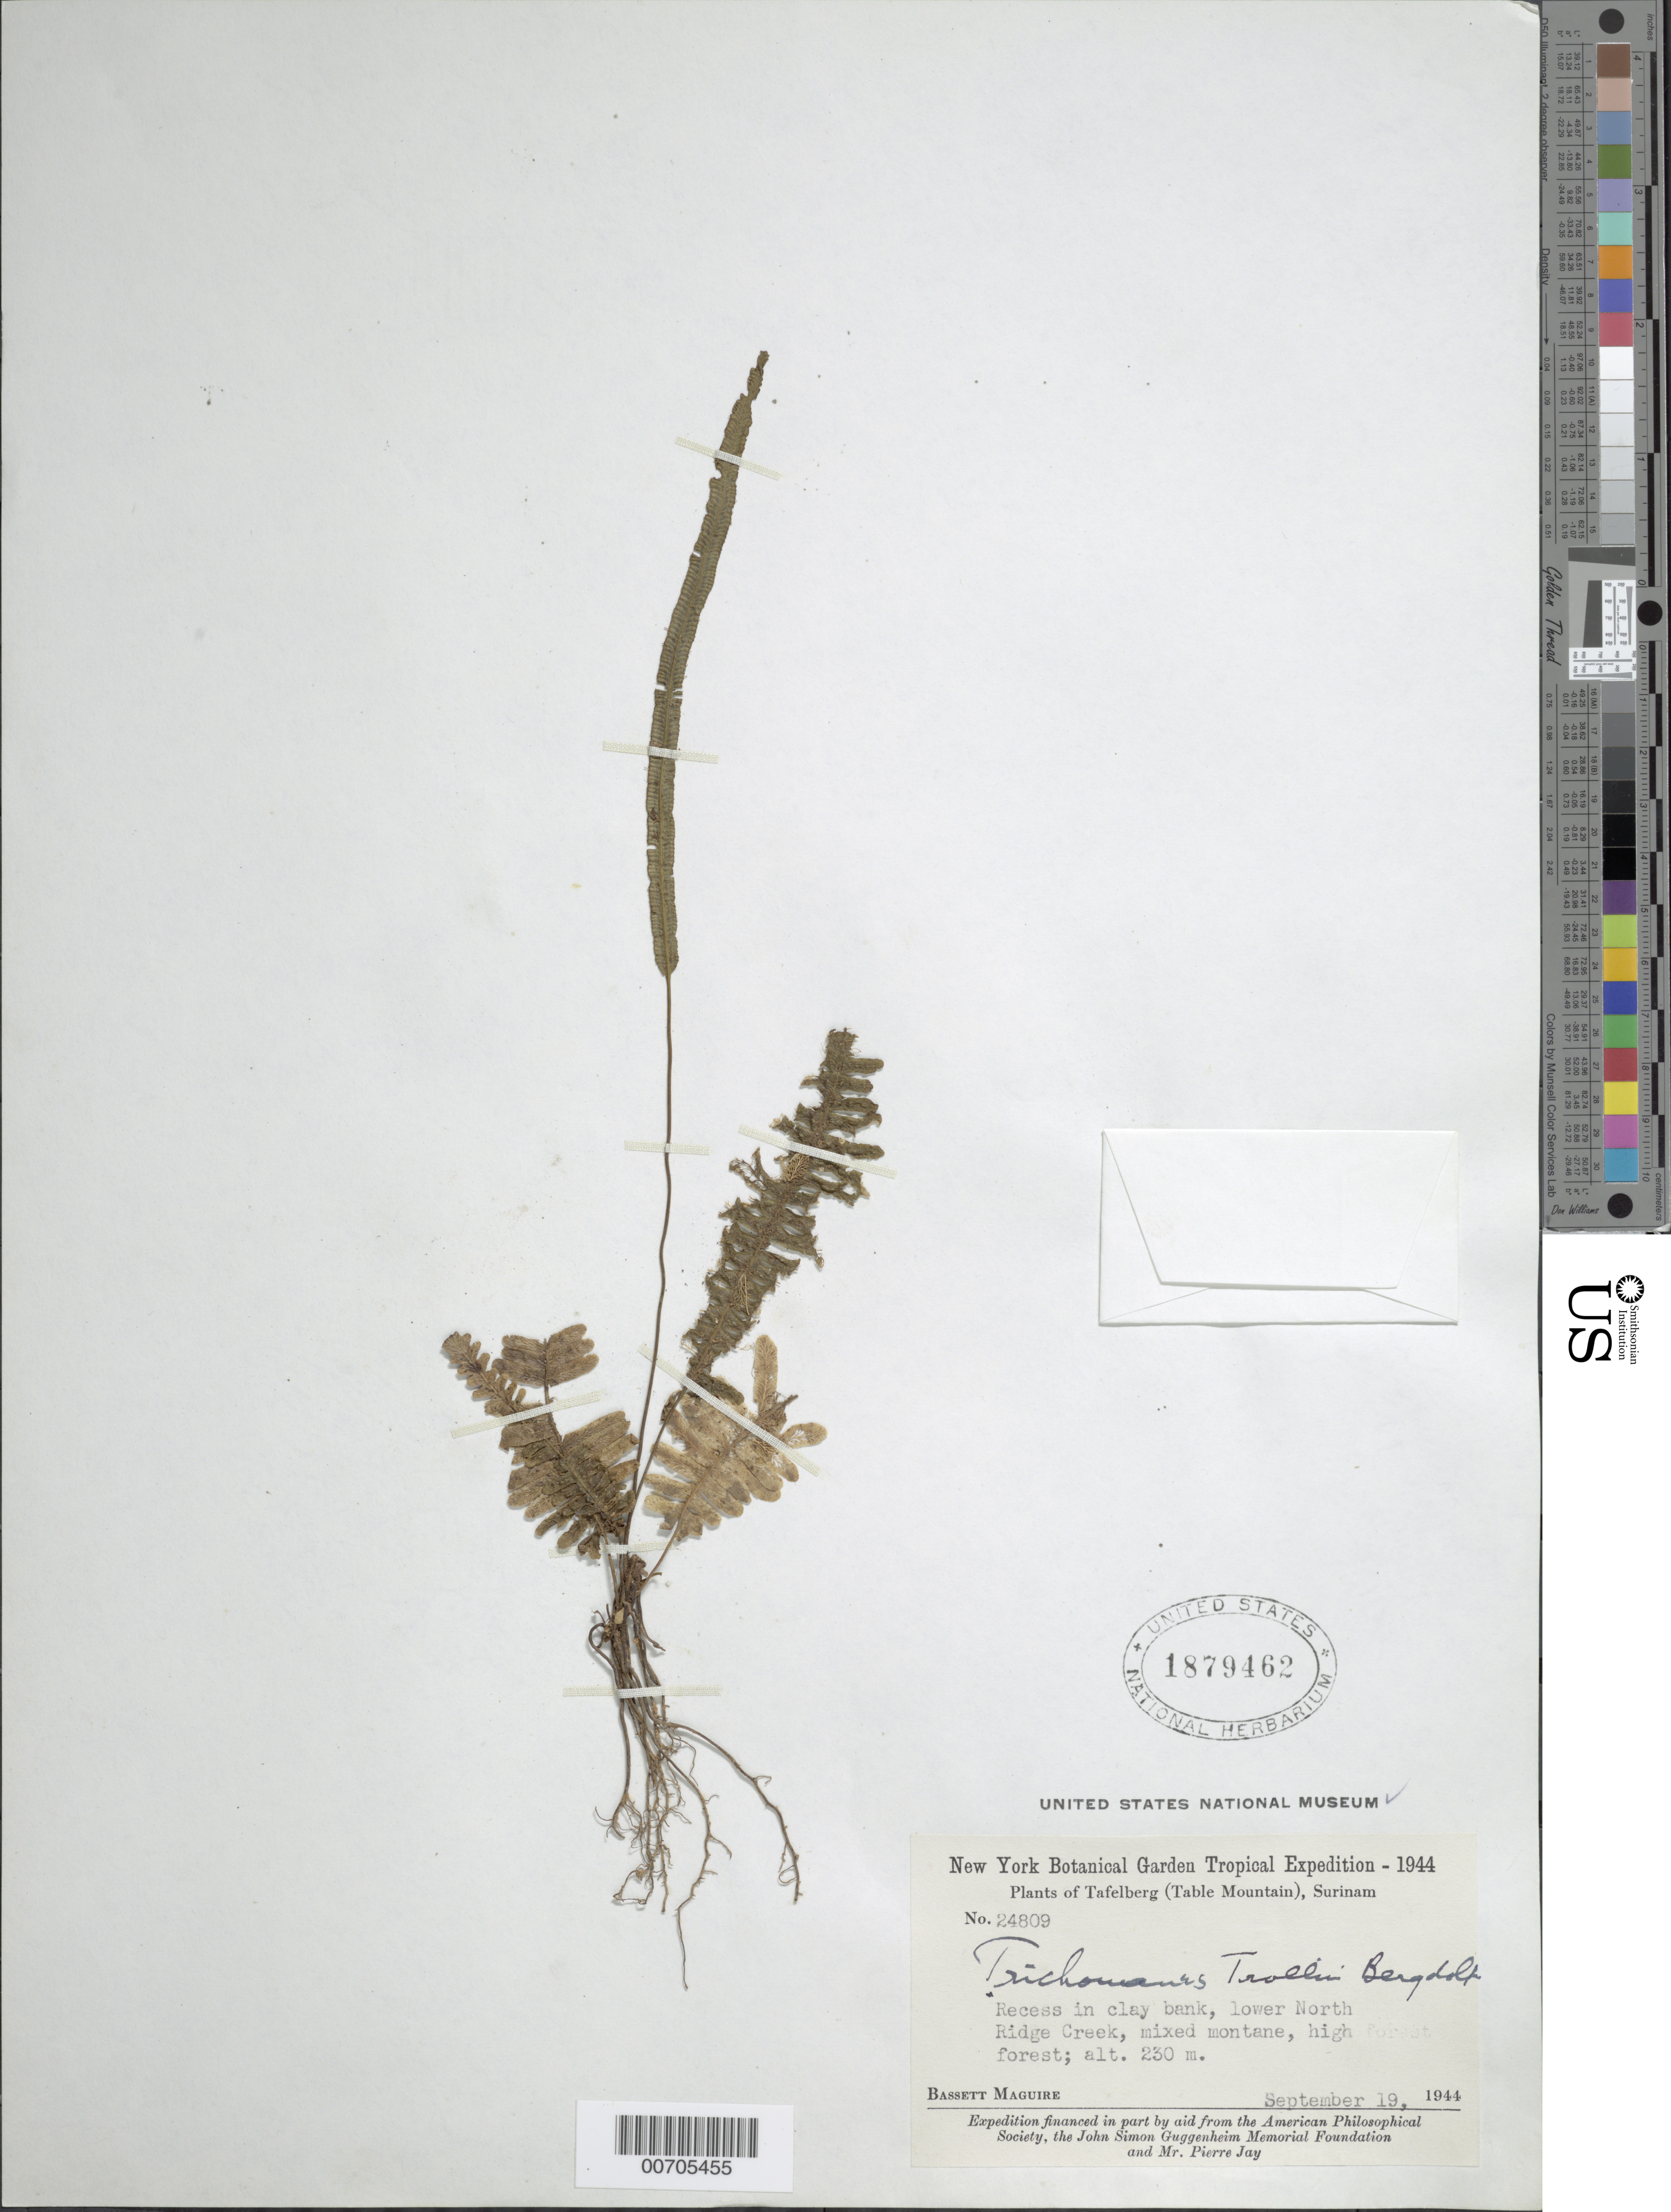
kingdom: Plantae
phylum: Tracheophyta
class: Polypodiopsida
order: Hymenophyllales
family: Hymenophyllaceae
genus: Trichomanes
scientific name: Trichomanes trollii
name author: Bergdolt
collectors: B. Maguire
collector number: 24809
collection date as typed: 19-Sep-44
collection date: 1944-09-19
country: Suriname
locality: Tafelberg (Table Mountain), North Ridge Creek, lower part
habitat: High mixed montane forest; in recess in clay bank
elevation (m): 230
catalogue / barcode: US 1879462